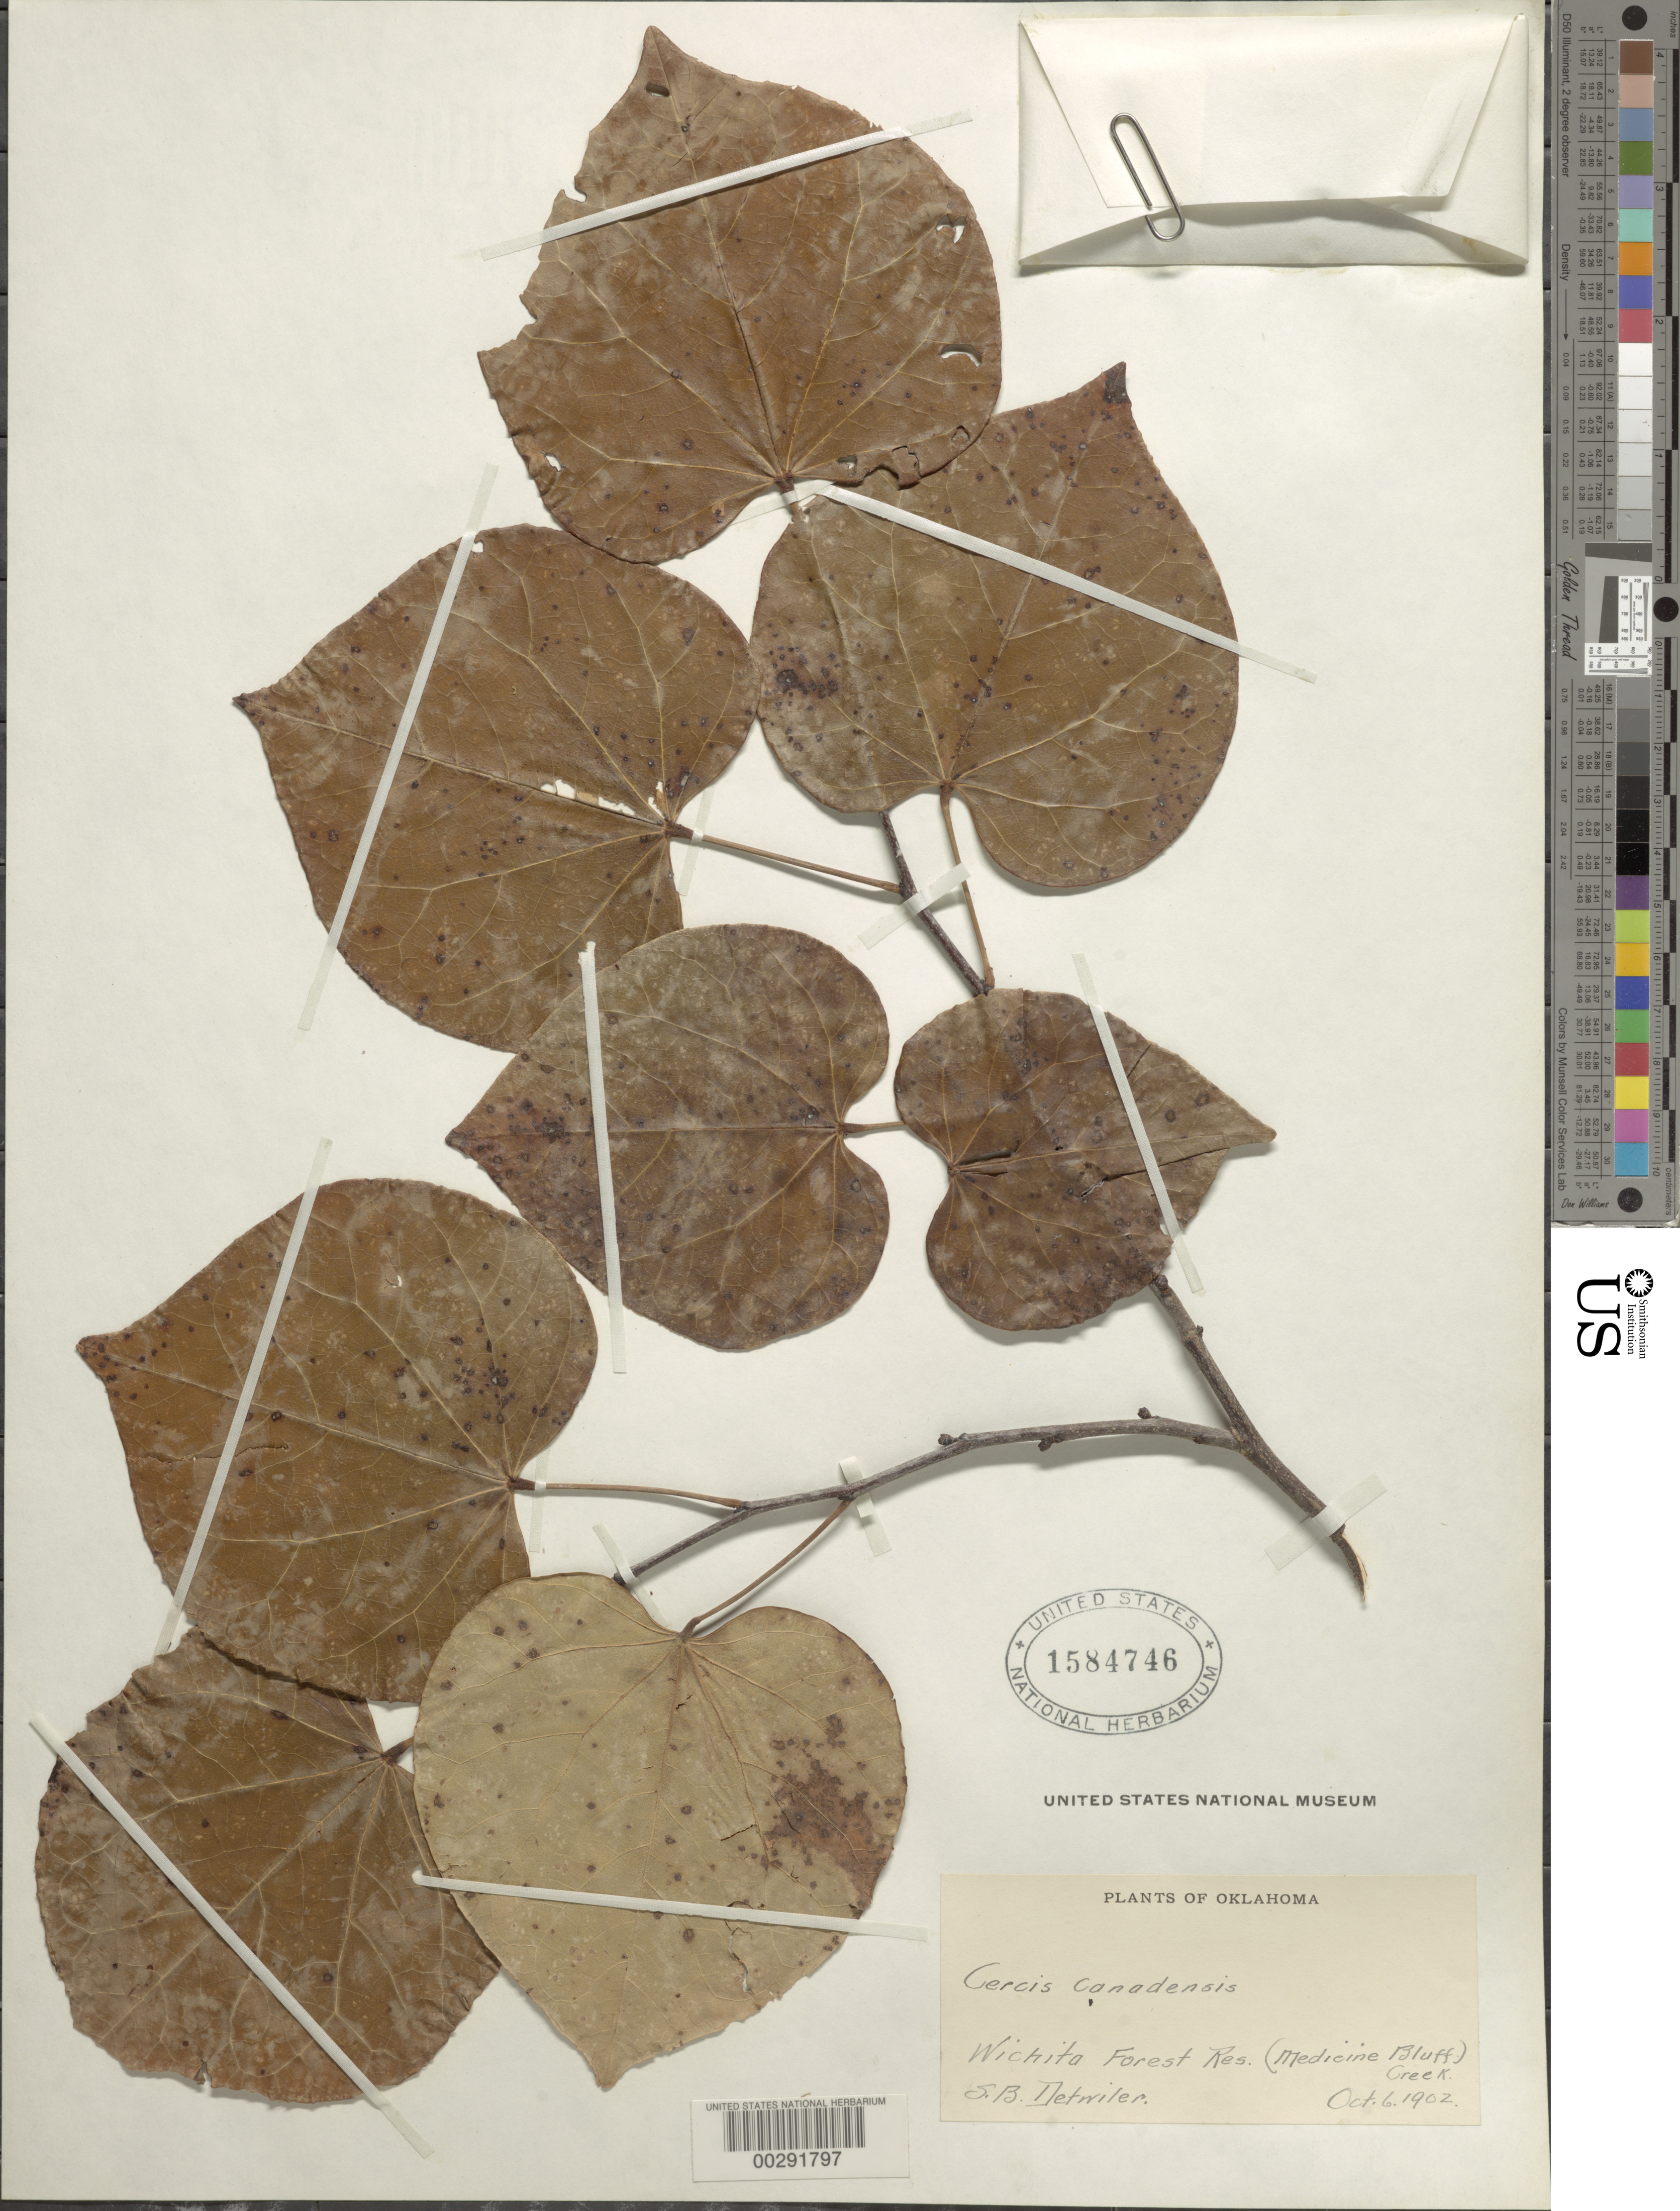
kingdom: Plantae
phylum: Tracheophyta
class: Magnoliopsida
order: Fabales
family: Fabaceae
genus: Cercis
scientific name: Cercis canadensis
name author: L.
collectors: S. Detwiler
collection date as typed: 06 Oct 1902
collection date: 1902-10-06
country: United States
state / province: Oklahoma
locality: Wichita forest reservation (medicine bluff creek)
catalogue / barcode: US 1584746